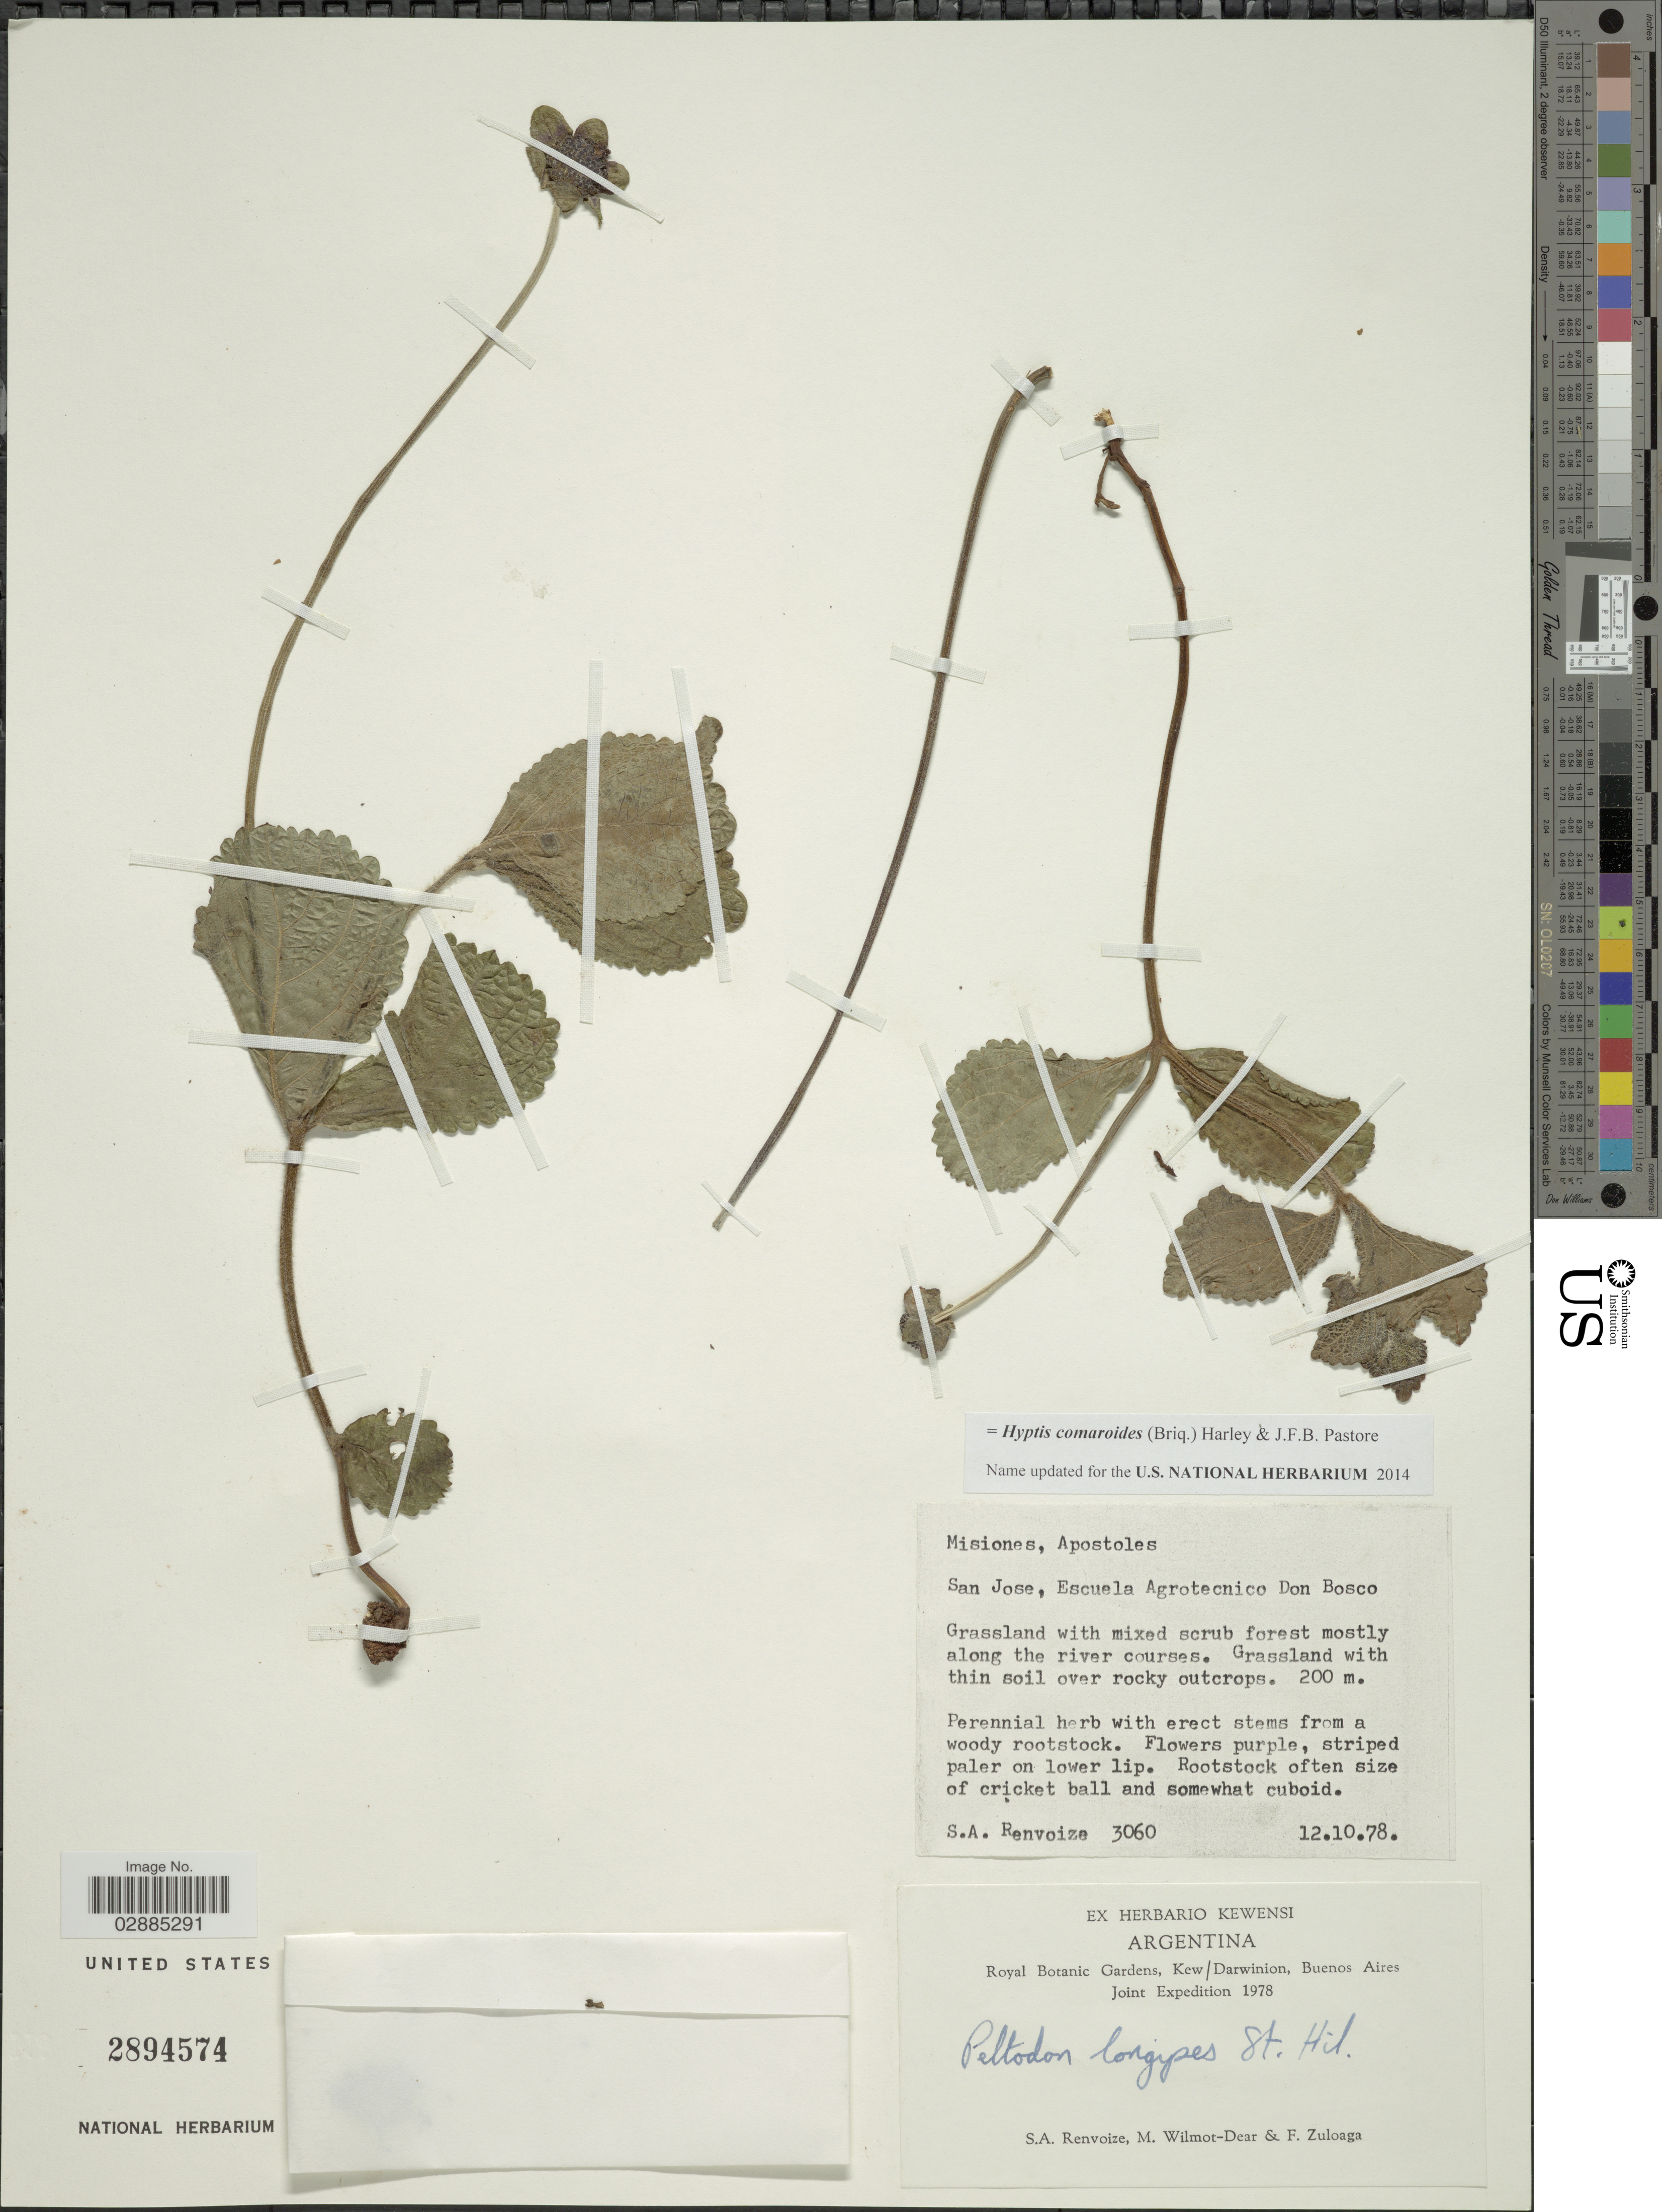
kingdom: Plantae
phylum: Tracheophyta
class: Magnoliopsida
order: Lamiales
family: Lamiaceae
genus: Hyptis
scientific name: Hyptis comaroides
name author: (Briq.) Harley & J.F.B. Pastore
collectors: S. A. Renvoize, M. Wilmot-Dear & F. Zuloaga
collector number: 3060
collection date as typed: Transcribed d/m/y: 12/10/78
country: Argentina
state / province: Misiones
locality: Apostoles. San Jose, Escuela Agrotecnico Don Bosco.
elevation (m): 200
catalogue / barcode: US 2894574